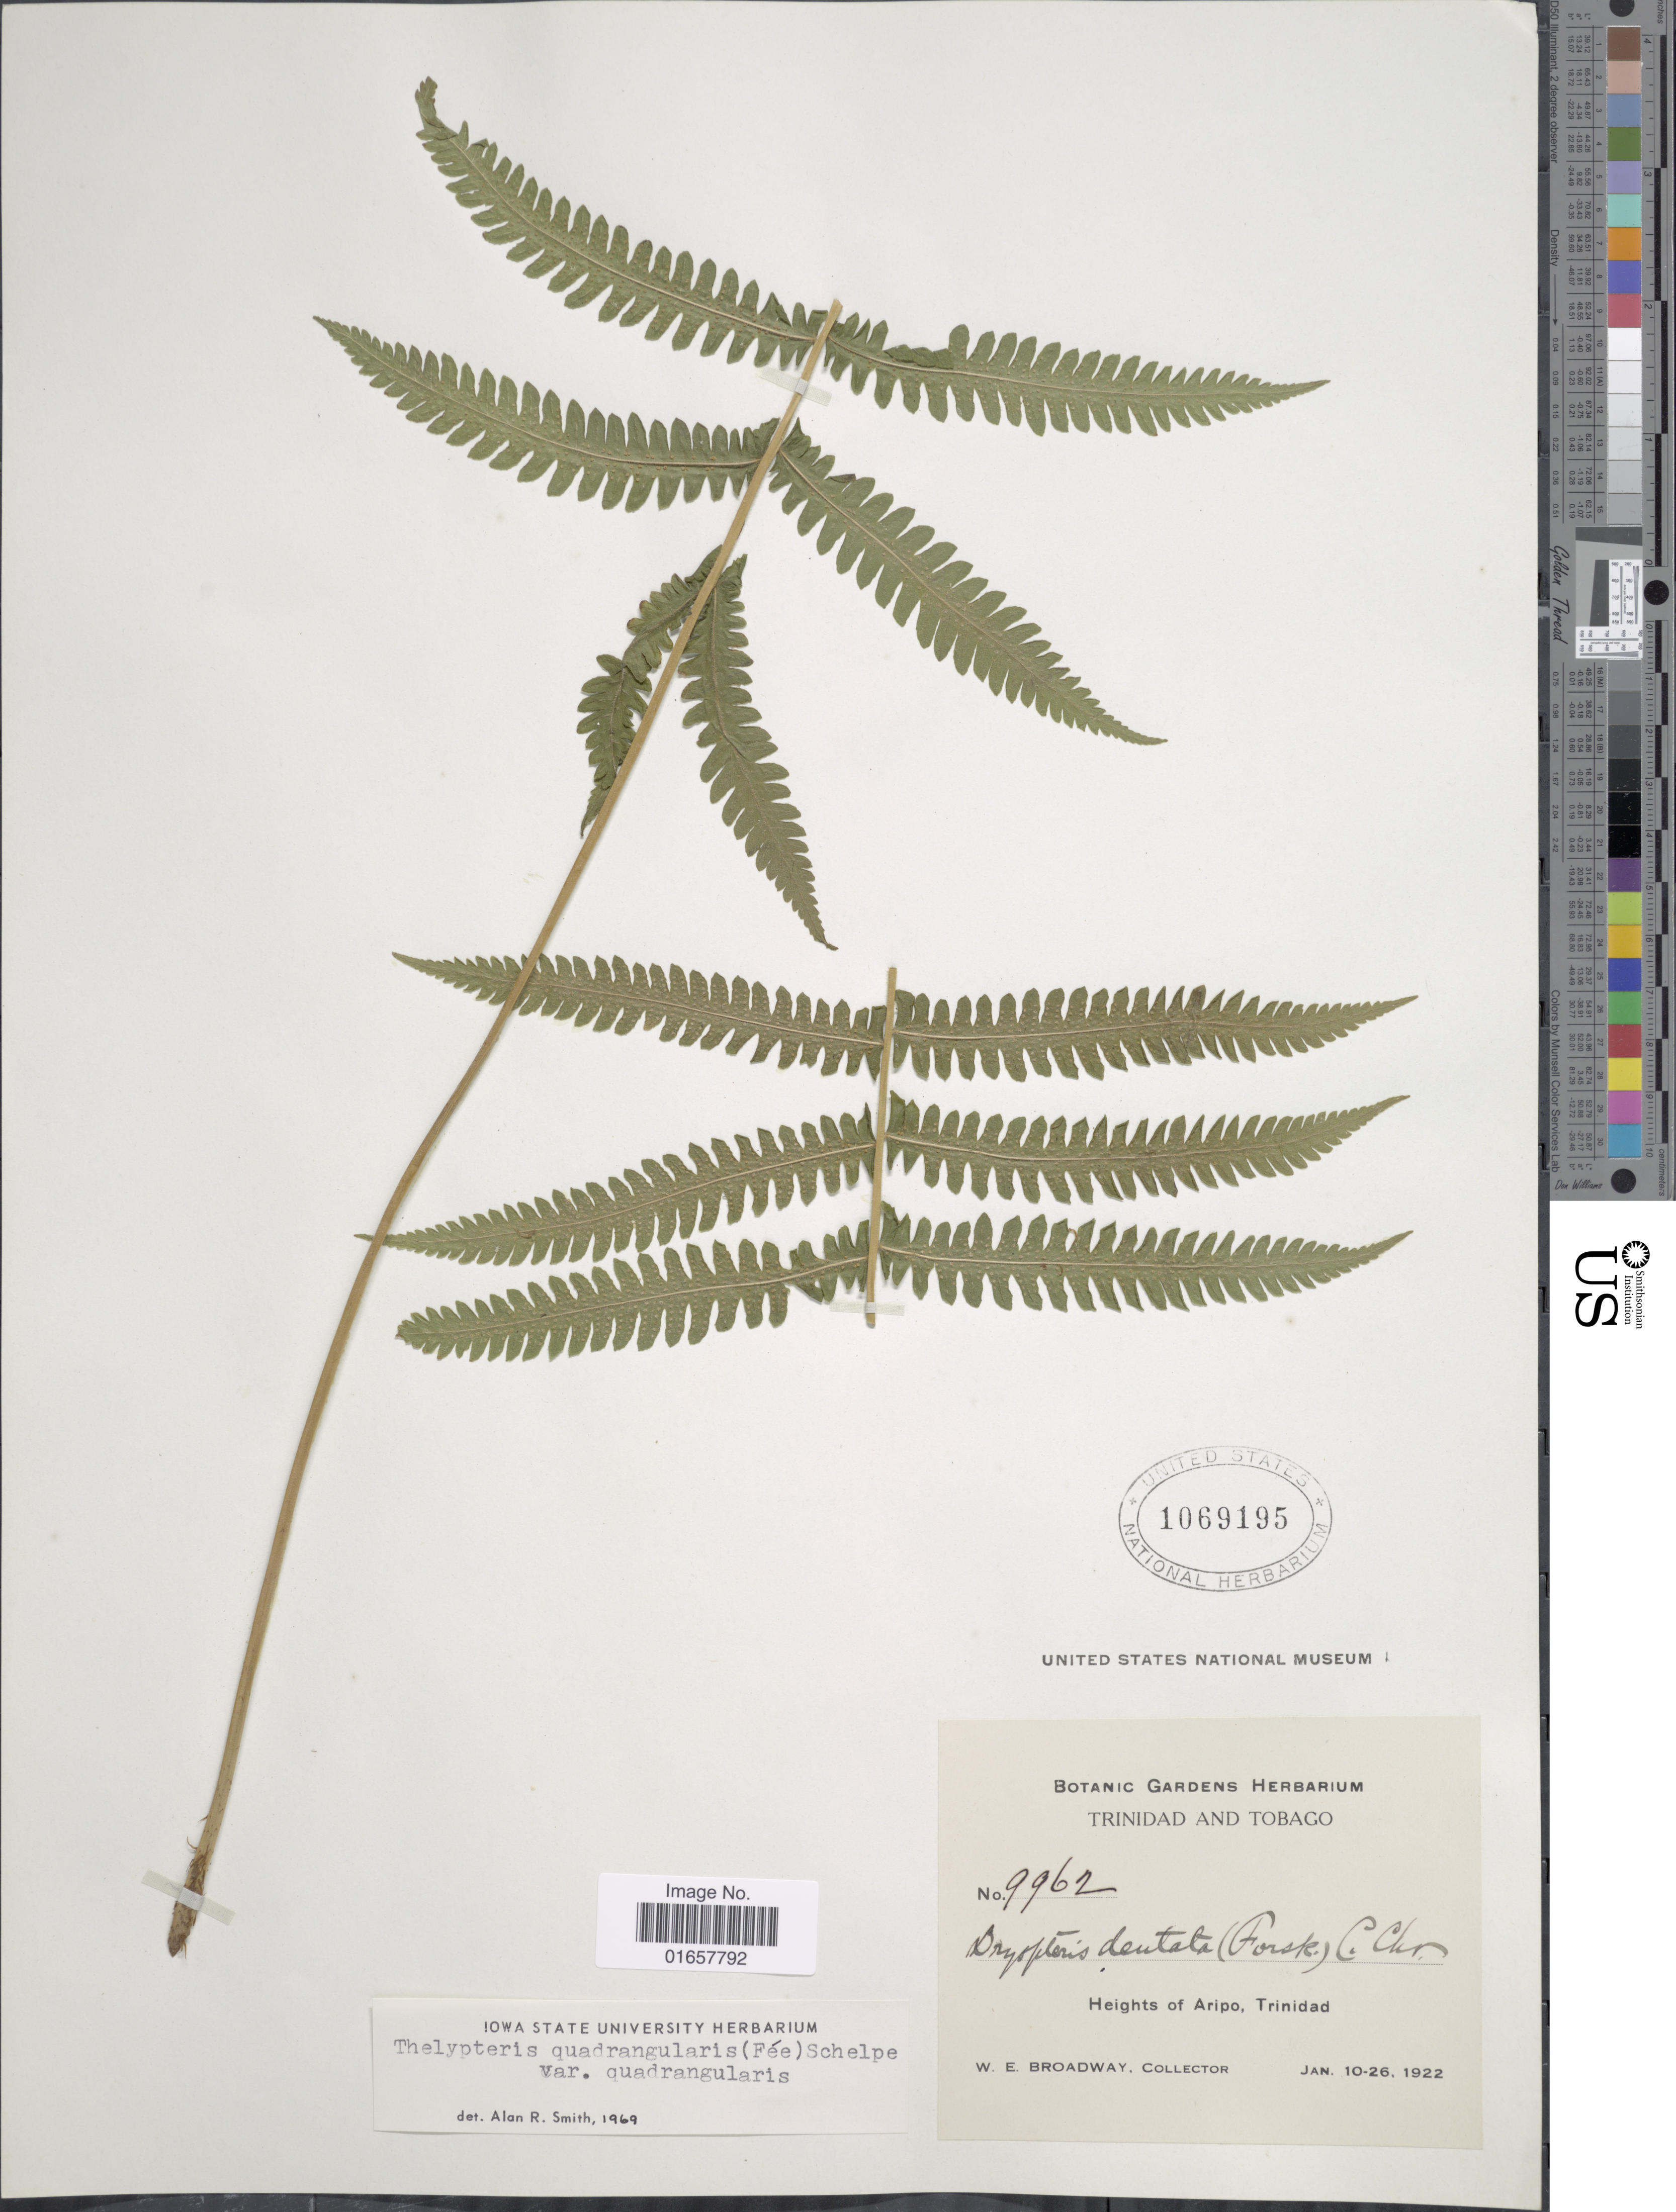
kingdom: Plantae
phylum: Tracheophyta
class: Polypodiopsida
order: Polypodiales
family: Thelypteridaceae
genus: Christella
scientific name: Christella hispidula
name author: (Decne.) Holttum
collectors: W. E. Broadway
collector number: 9962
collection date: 1922-01-10/1922-01-26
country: Trinidad and Tobago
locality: Trinidad and Tobago, Heights of Aripo, Trinidad.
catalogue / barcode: US 1069195